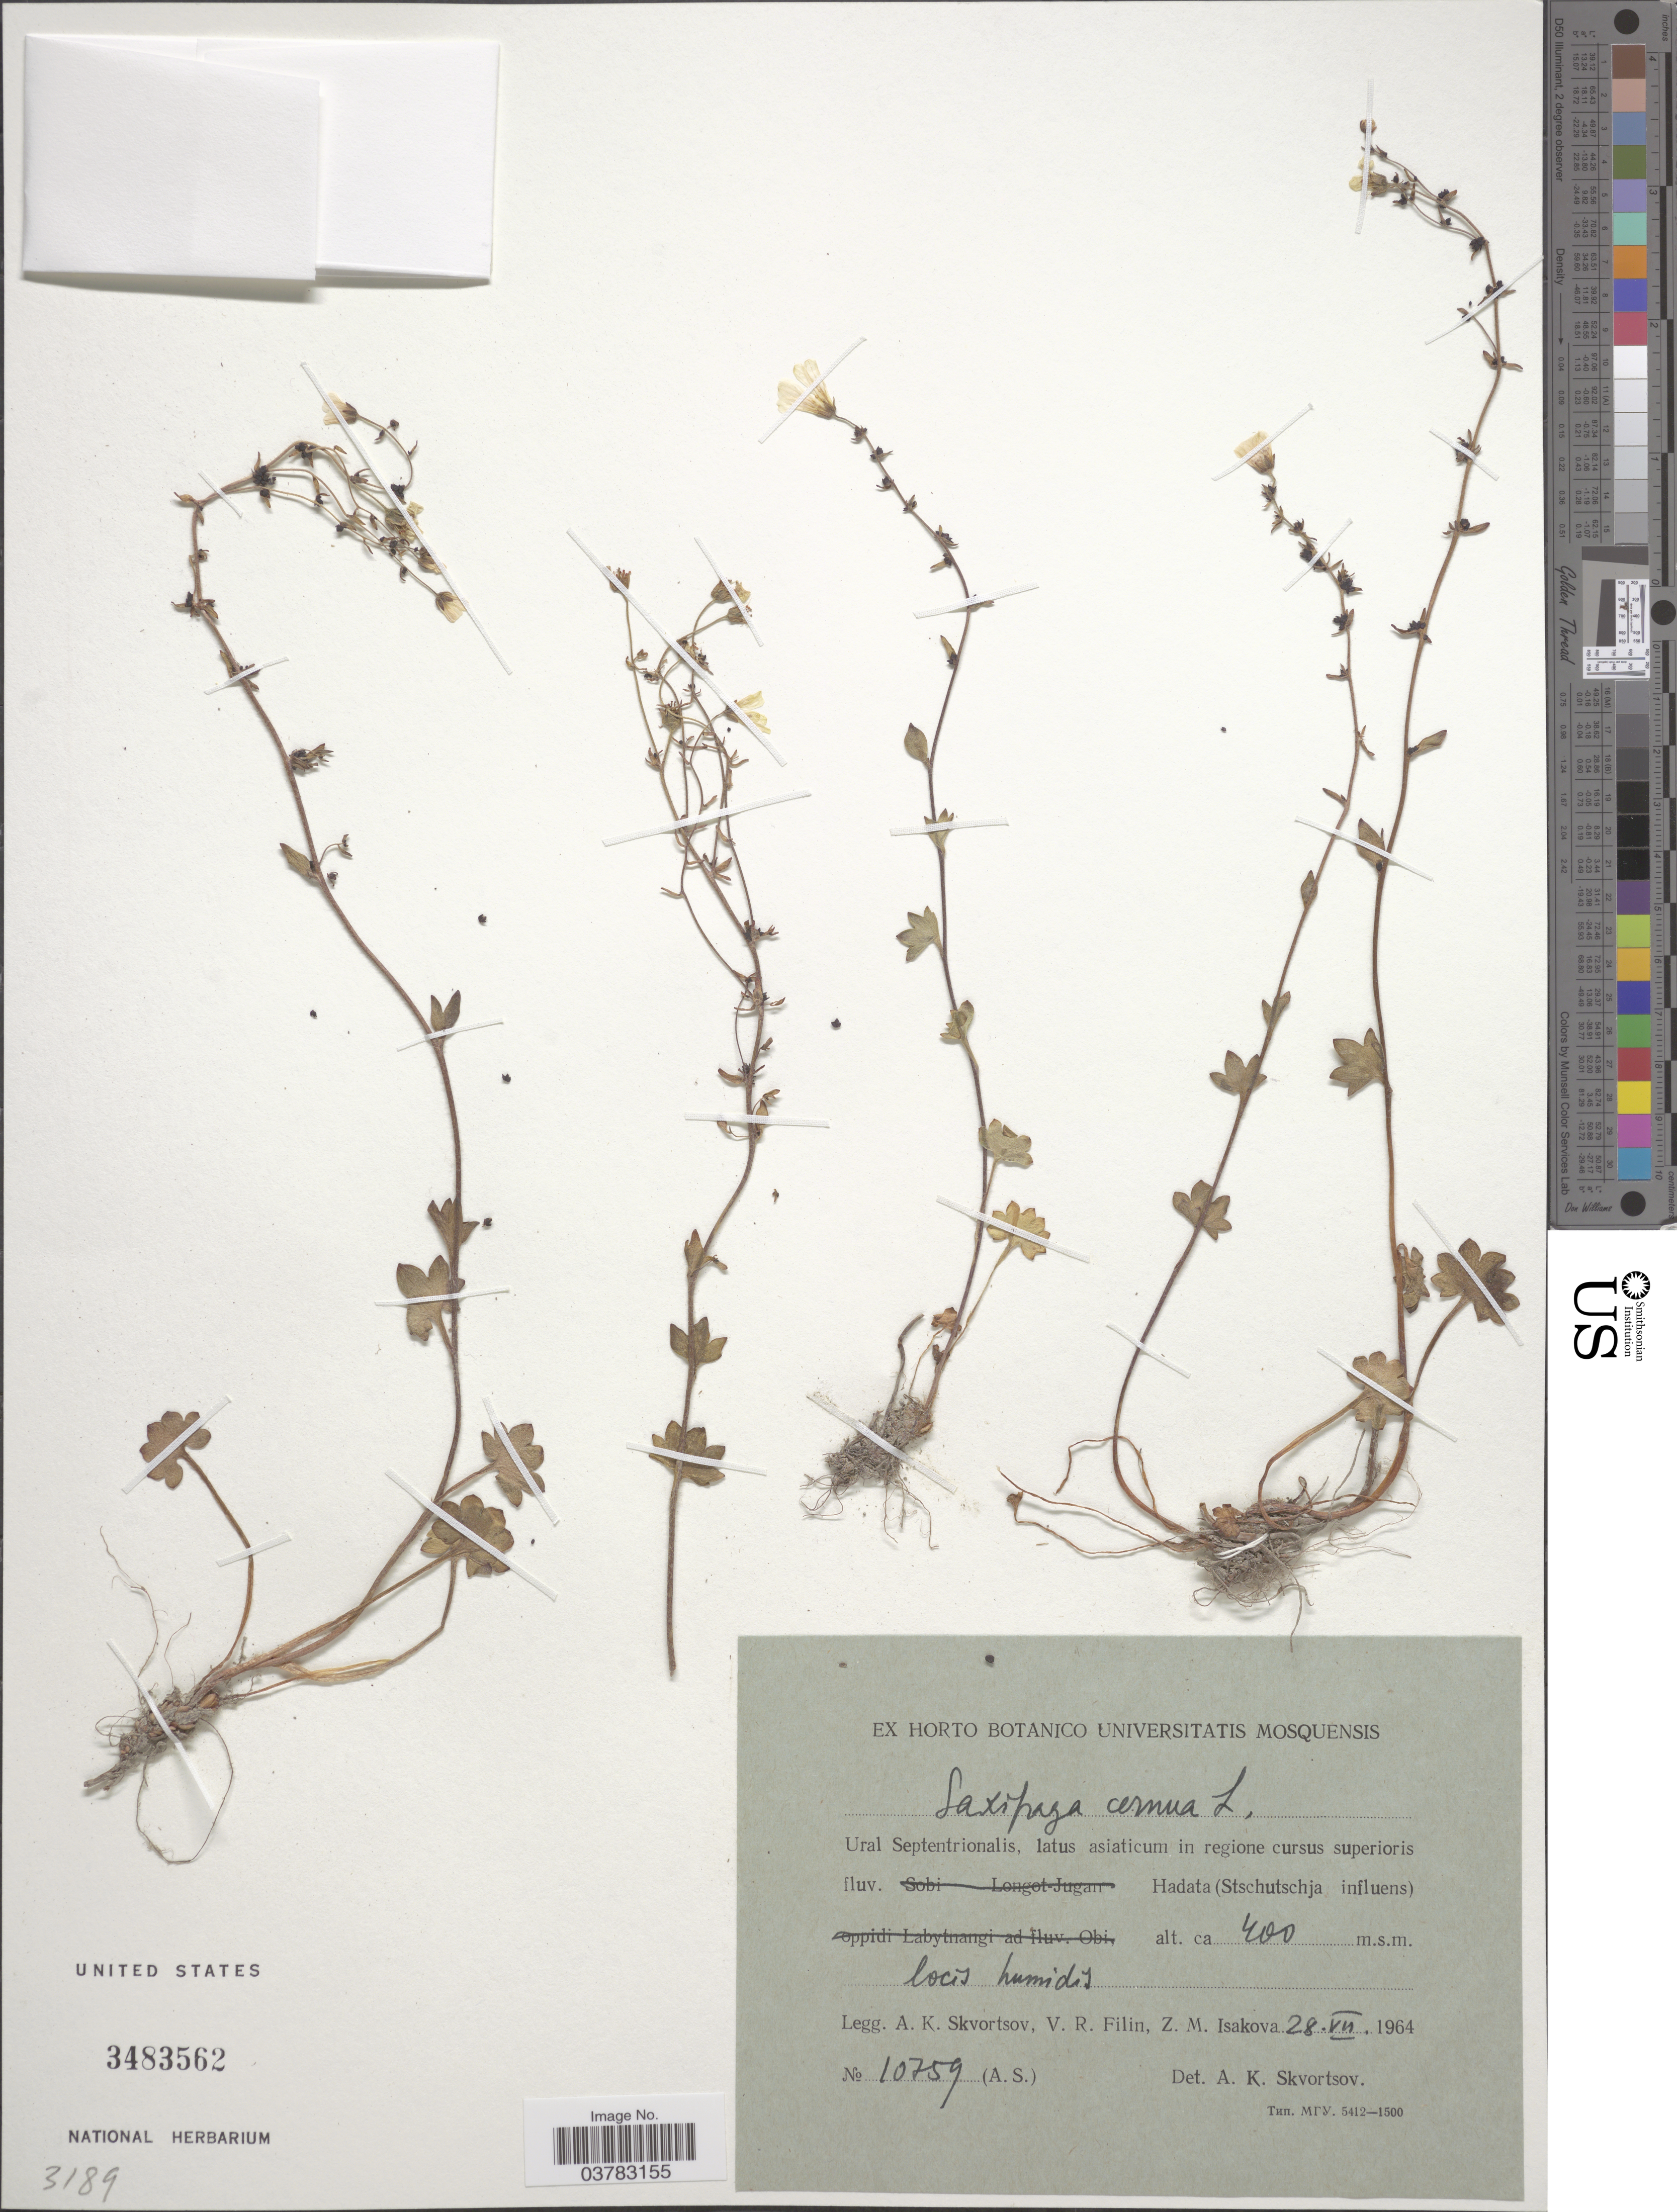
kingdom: Plantae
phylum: Tracheophyta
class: Magnoliopsida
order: Saxifragales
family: Saxifragaceae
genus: Saxifraga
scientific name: Saxifraga cernua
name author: L.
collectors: A. K. Skvortsov, V. Filin & Z. Isakova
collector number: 10759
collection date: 1964-07-28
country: Russian Federation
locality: Ural Septentrionalis, latus asiaticum in regione cursus superioris fluv. Hadata (Stschutschja influens).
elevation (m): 400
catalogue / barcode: US 3483562